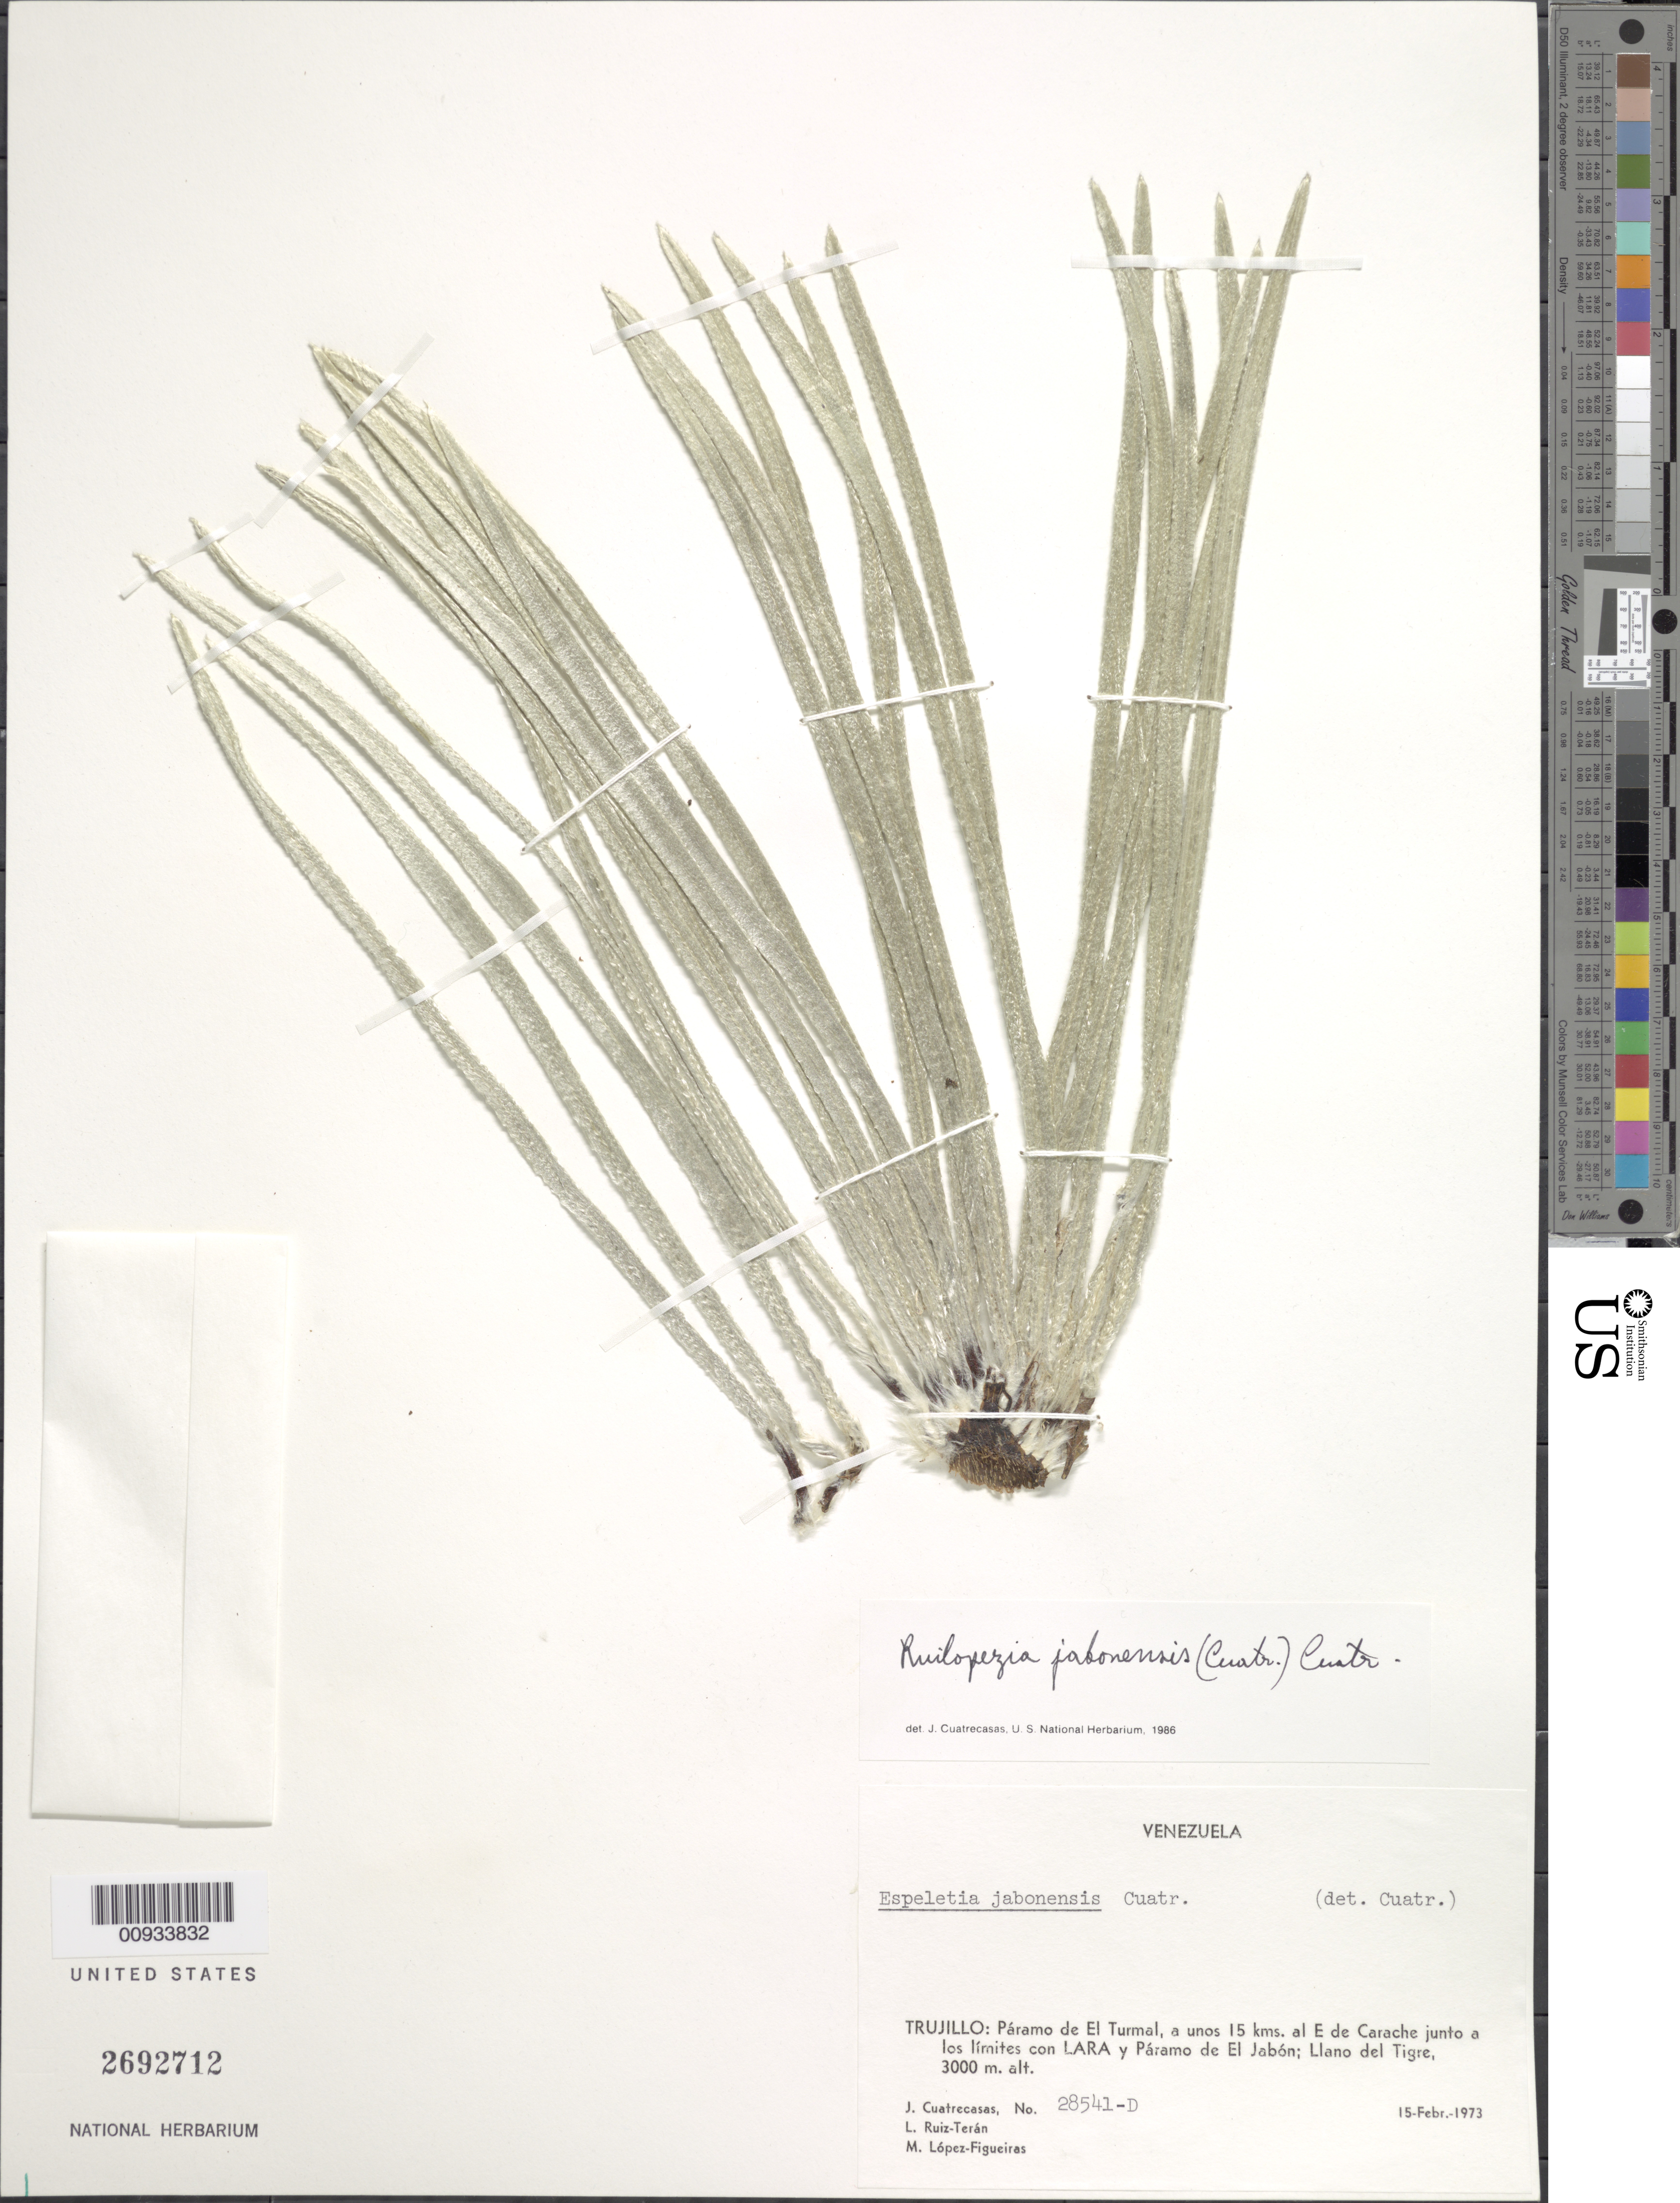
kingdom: Plantae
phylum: Tracheophyta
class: Magnoliopsida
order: Asterales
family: Asteraceae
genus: Ruilopezia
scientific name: Ruilopezia jabonensis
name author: (Cuatrec.) Cuatrec.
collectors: J. Cuatrecasas, L. E. Ruíz-Terán & M. López Figueiras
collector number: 28541-D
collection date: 1973-02-15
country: Venezuela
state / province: Trujillo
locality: Paramo de El Turmal, a unos 15 kms al E de Carache junto a los limites con Lara y Paramo de El Jabon, Llano del Tigre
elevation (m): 3000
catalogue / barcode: US 2692712